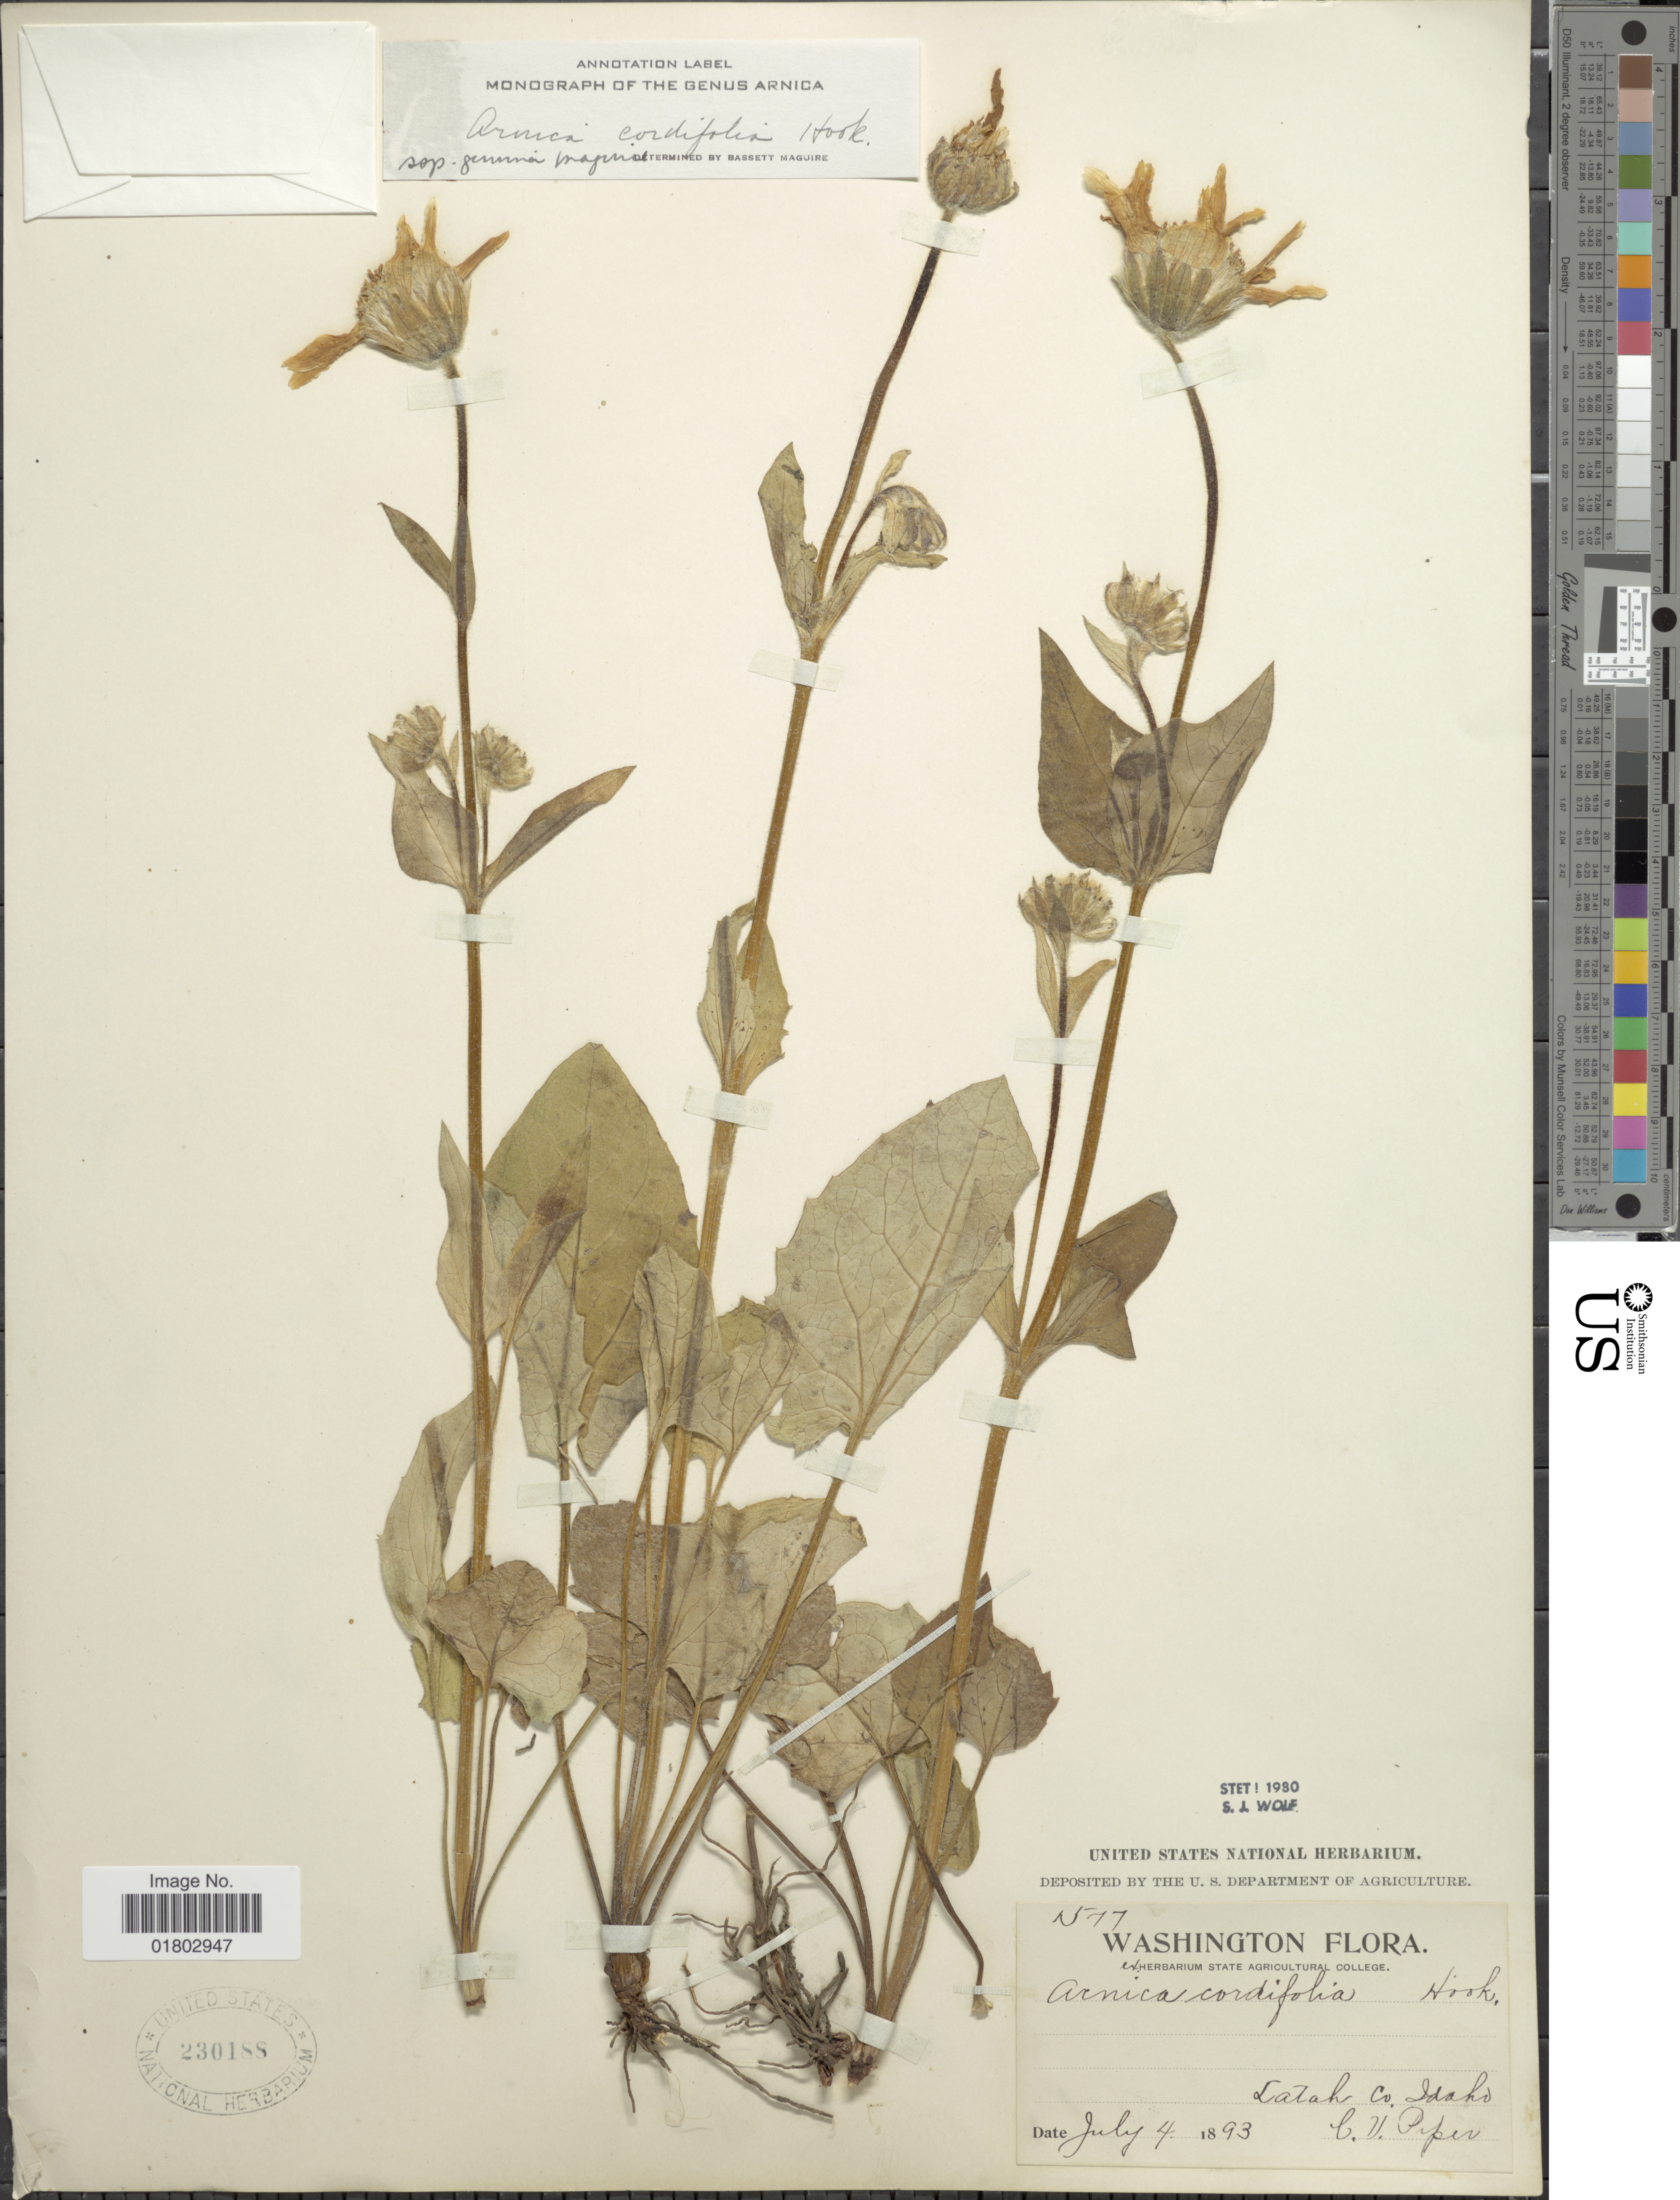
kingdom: Plantae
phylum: Tracheophyta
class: Magnoliopsida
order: Asterales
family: Asteraceae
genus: Arnica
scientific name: Arnica cordifolia subsp. genuina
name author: Maguire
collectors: C. V. Piper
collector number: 1577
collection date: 1893-07-04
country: United States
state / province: Idaho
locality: Latah Co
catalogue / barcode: US 230188